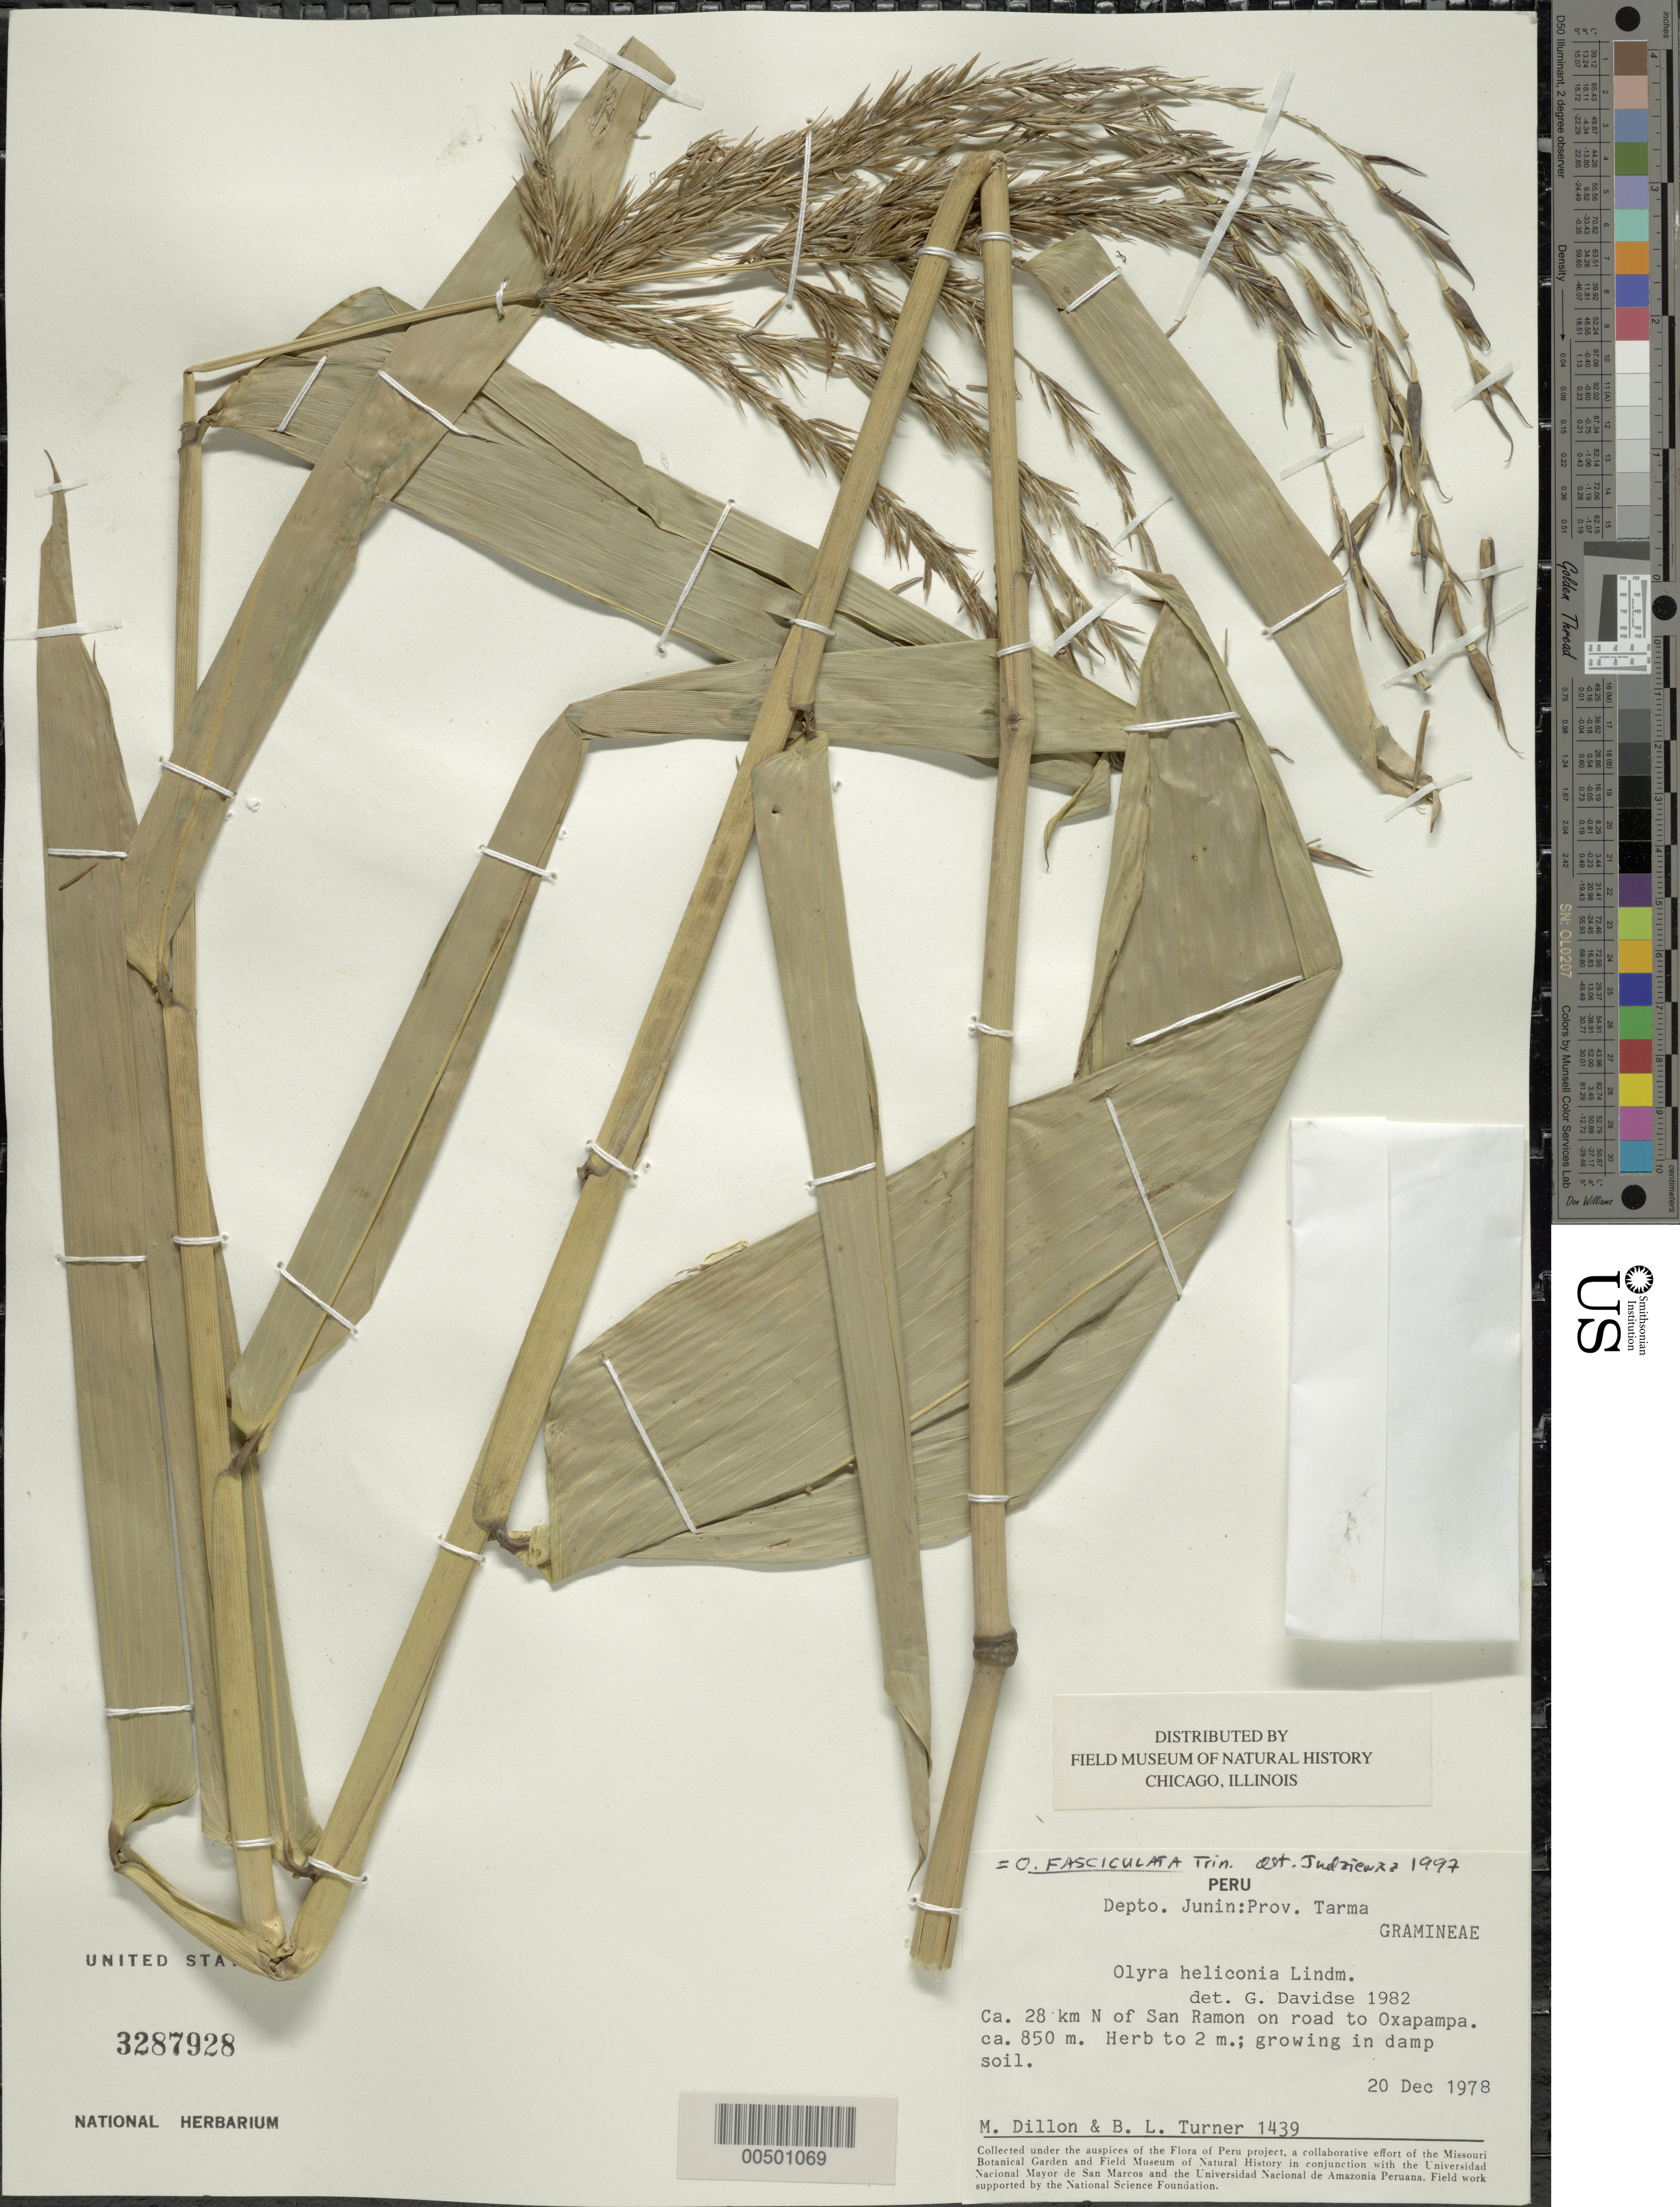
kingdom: Plantae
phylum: Tracheophyta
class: Liliopsida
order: Poales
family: Poaceae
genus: Olyra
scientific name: Olyra fasciculata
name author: Trin.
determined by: Judziewicz, E. J.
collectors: M. O. Dillon & B. L. Turner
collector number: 1439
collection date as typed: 20 Dec 1978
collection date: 1978-12-20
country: Peru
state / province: Junín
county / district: Tarma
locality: Ca 28 km n of san ramon on rd to oxapampa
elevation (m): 850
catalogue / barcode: US 3287928